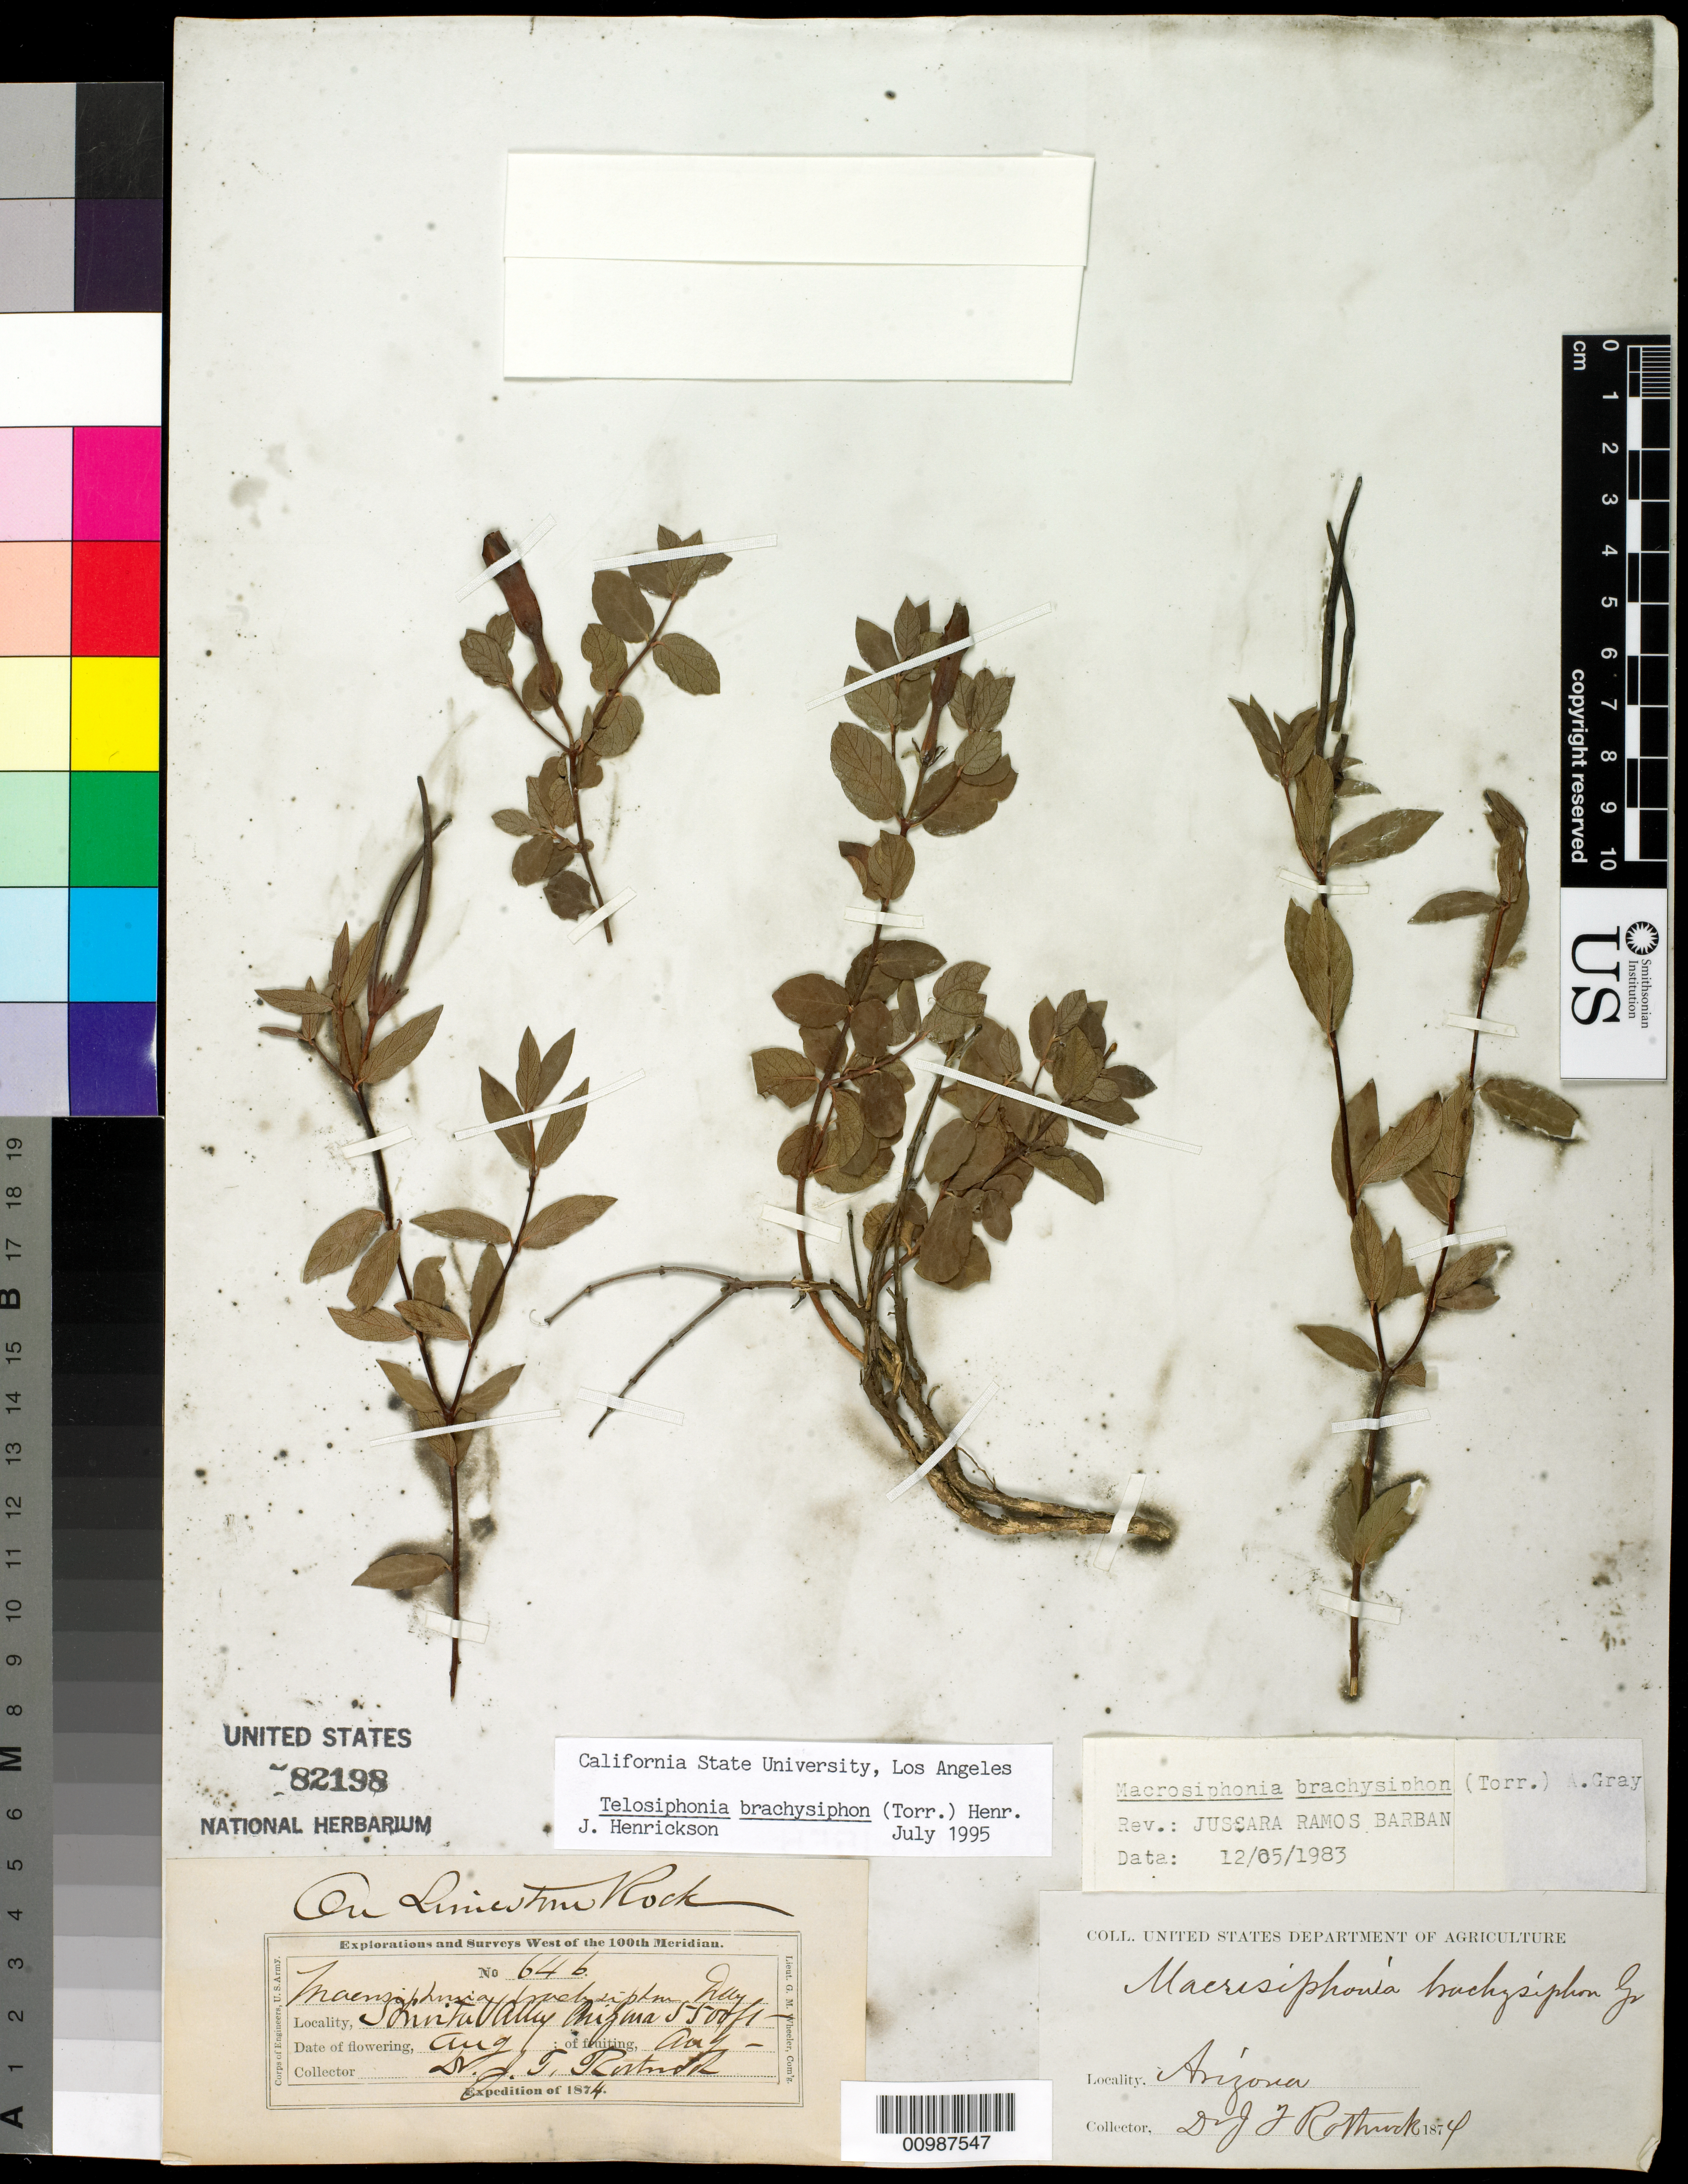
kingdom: Plantae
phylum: Tracheophyta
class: Magnoliopsida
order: Gentianales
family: Apocynaceae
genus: Macrosiphonia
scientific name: Macrosiphonia brachysiphon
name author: (Torr.) A. Gray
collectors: J. T. Rothrock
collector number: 646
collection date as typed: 1874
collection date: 1874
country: United States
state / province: Arizona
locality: Sonnita Valley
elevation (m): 1676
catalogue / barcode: US 82198